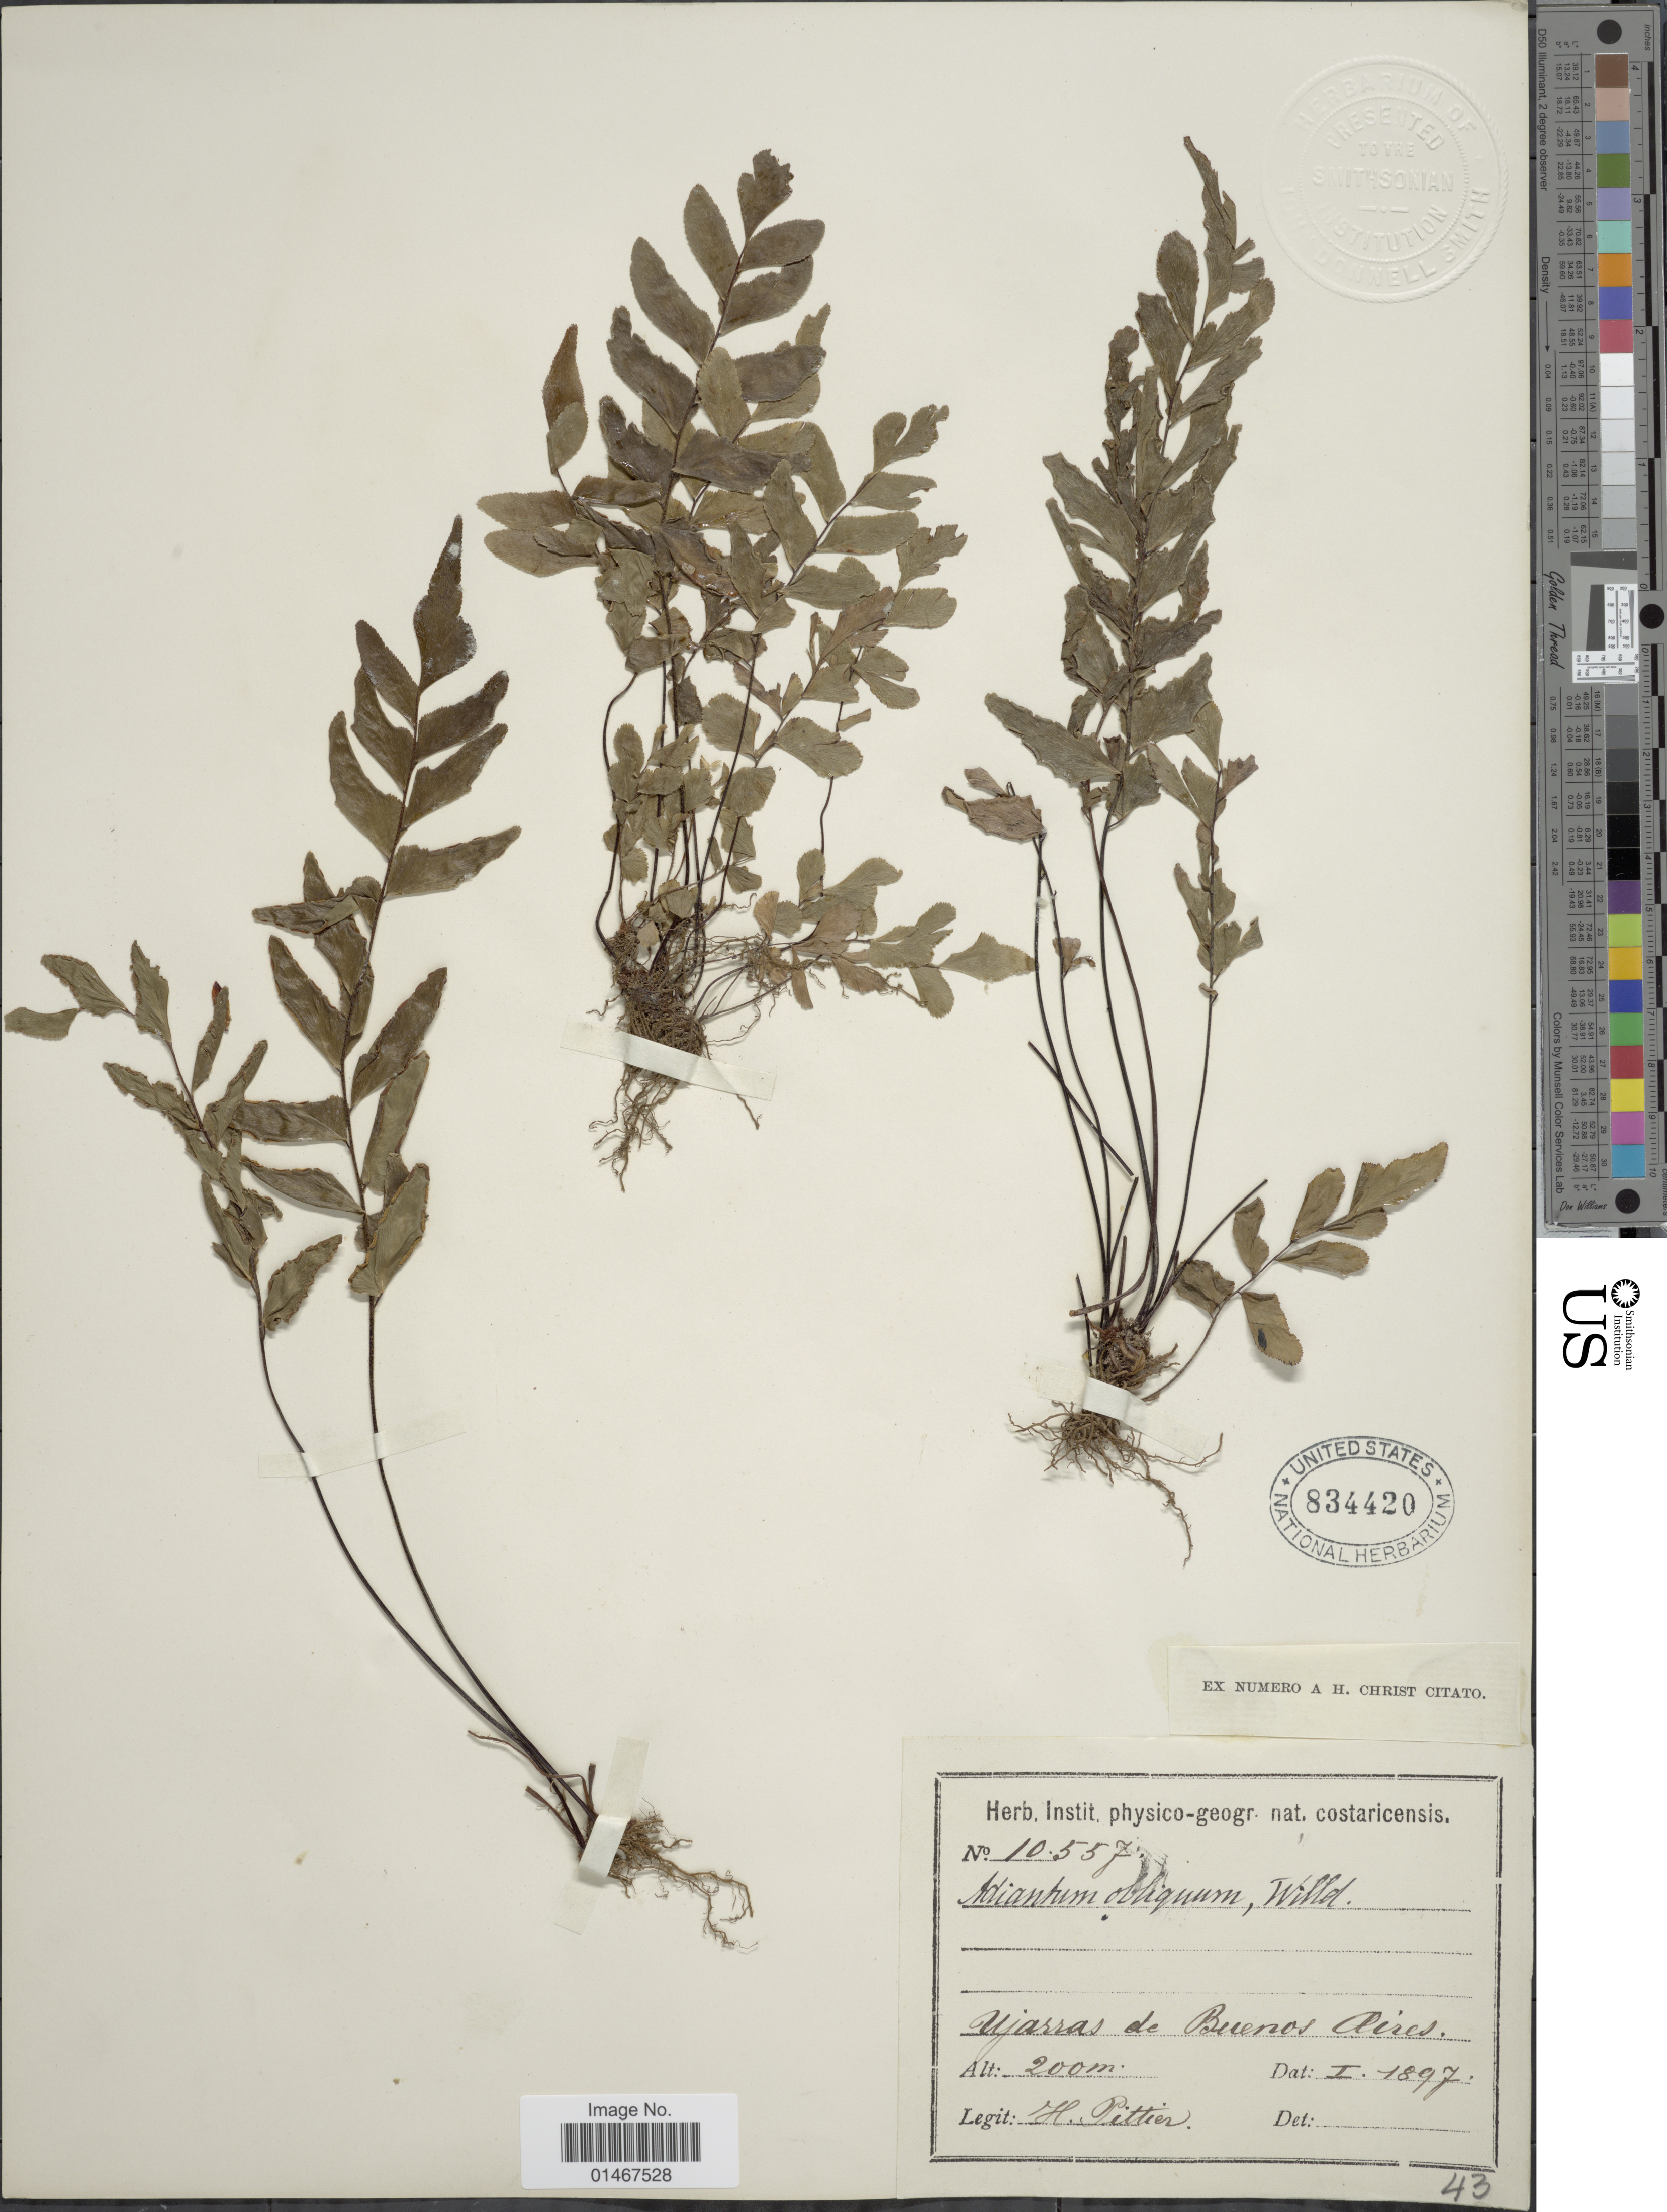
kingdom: Plantae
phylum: Tracheophyta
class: Polypodiopsida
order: Polypodiales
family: Pteridaceae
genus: Adiantum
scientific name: Adiantum petiolatum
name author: Desv.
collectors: H. F. Pittier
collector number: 10557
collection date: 1897-01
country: Costa Rica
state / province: Puntarenas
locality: Ujarras de Buenos Aires.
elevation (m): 200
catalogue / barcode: US 834430